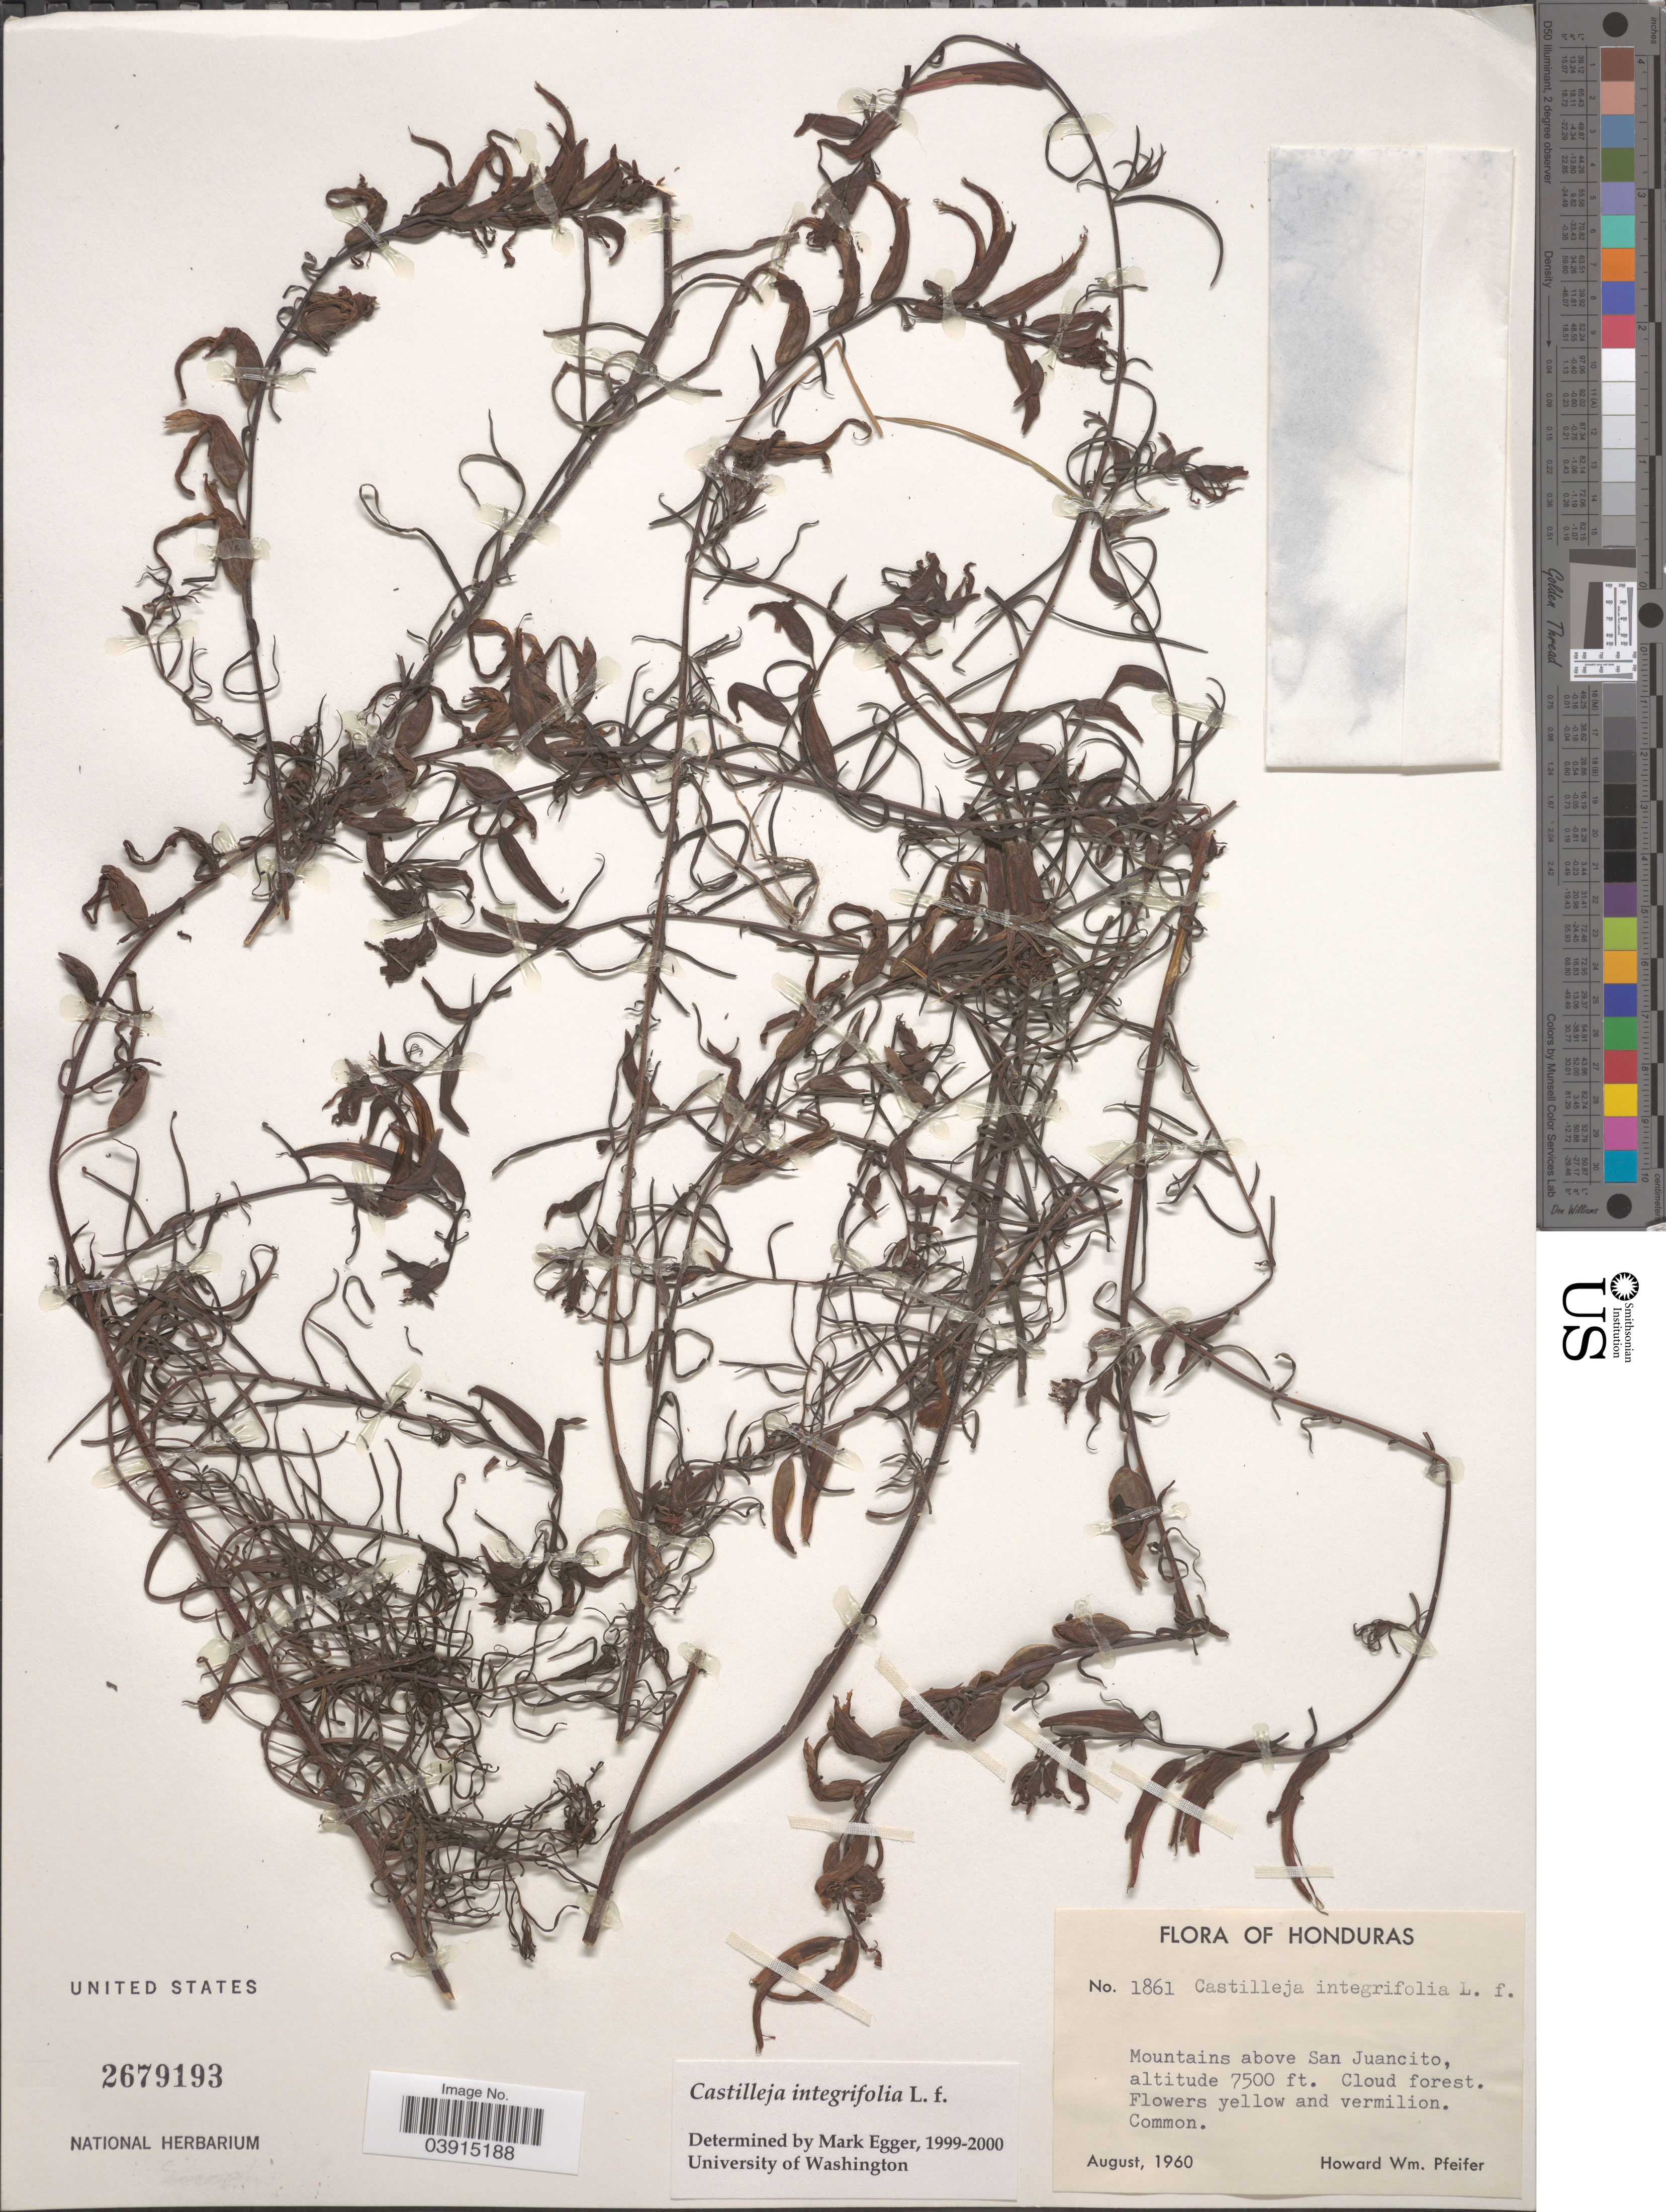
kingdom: Plantae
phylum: Tracheophyta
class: Magnoliopsida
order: Lamiales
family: Orobanchaceae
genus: Castilleja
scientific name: Castilleja integrifolia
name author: L. f.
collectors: H. W. Pfeifer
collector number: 1861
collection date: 1960-08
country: Honduras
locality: Mountains above San Juancito.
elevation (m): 2286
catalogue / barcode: US 2679193